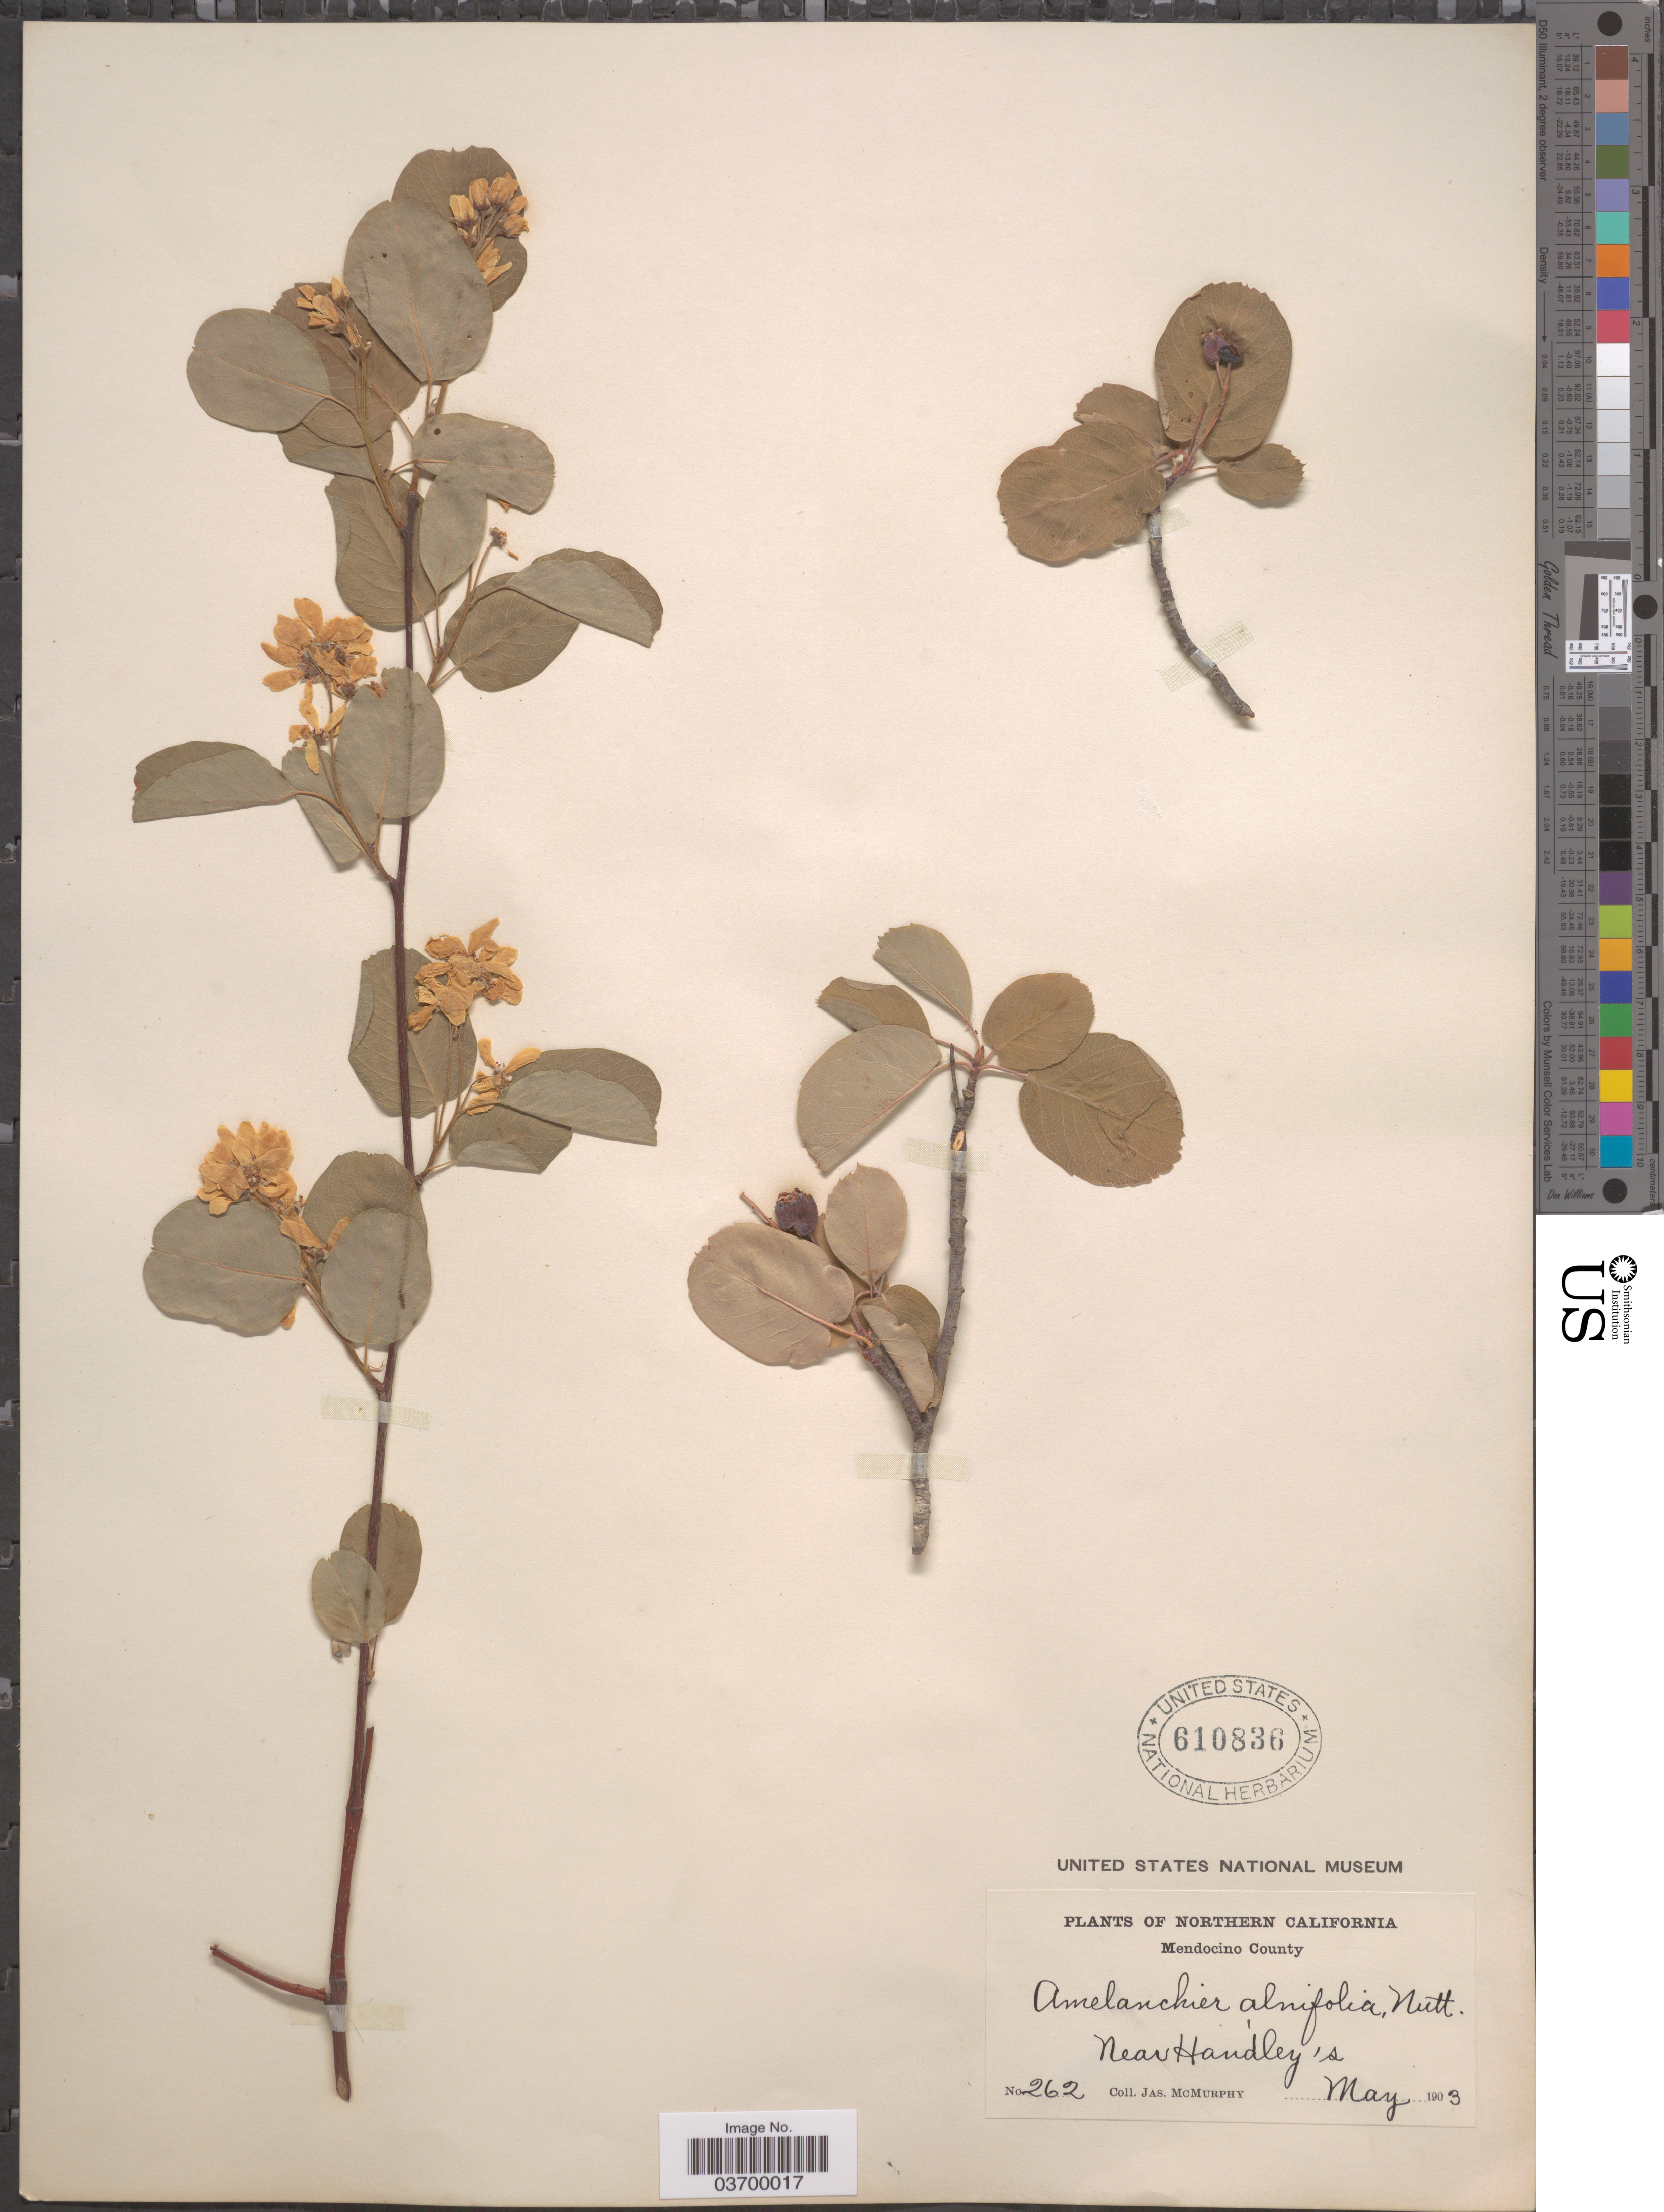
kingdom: Plantae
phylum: Tracheophyta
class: Magnoliopsida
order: Rosales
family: Rosaceae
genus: Amelanchier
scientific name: Amelanchier alnifolia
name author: (Nutt.) Nutt. ex M. Roem.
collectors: J. McMurphy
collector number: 262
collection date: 1903-05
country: United States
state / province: California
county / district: Mendocino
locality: Northern California. Mendocino County. Near Handley's.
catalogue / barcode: US 610836